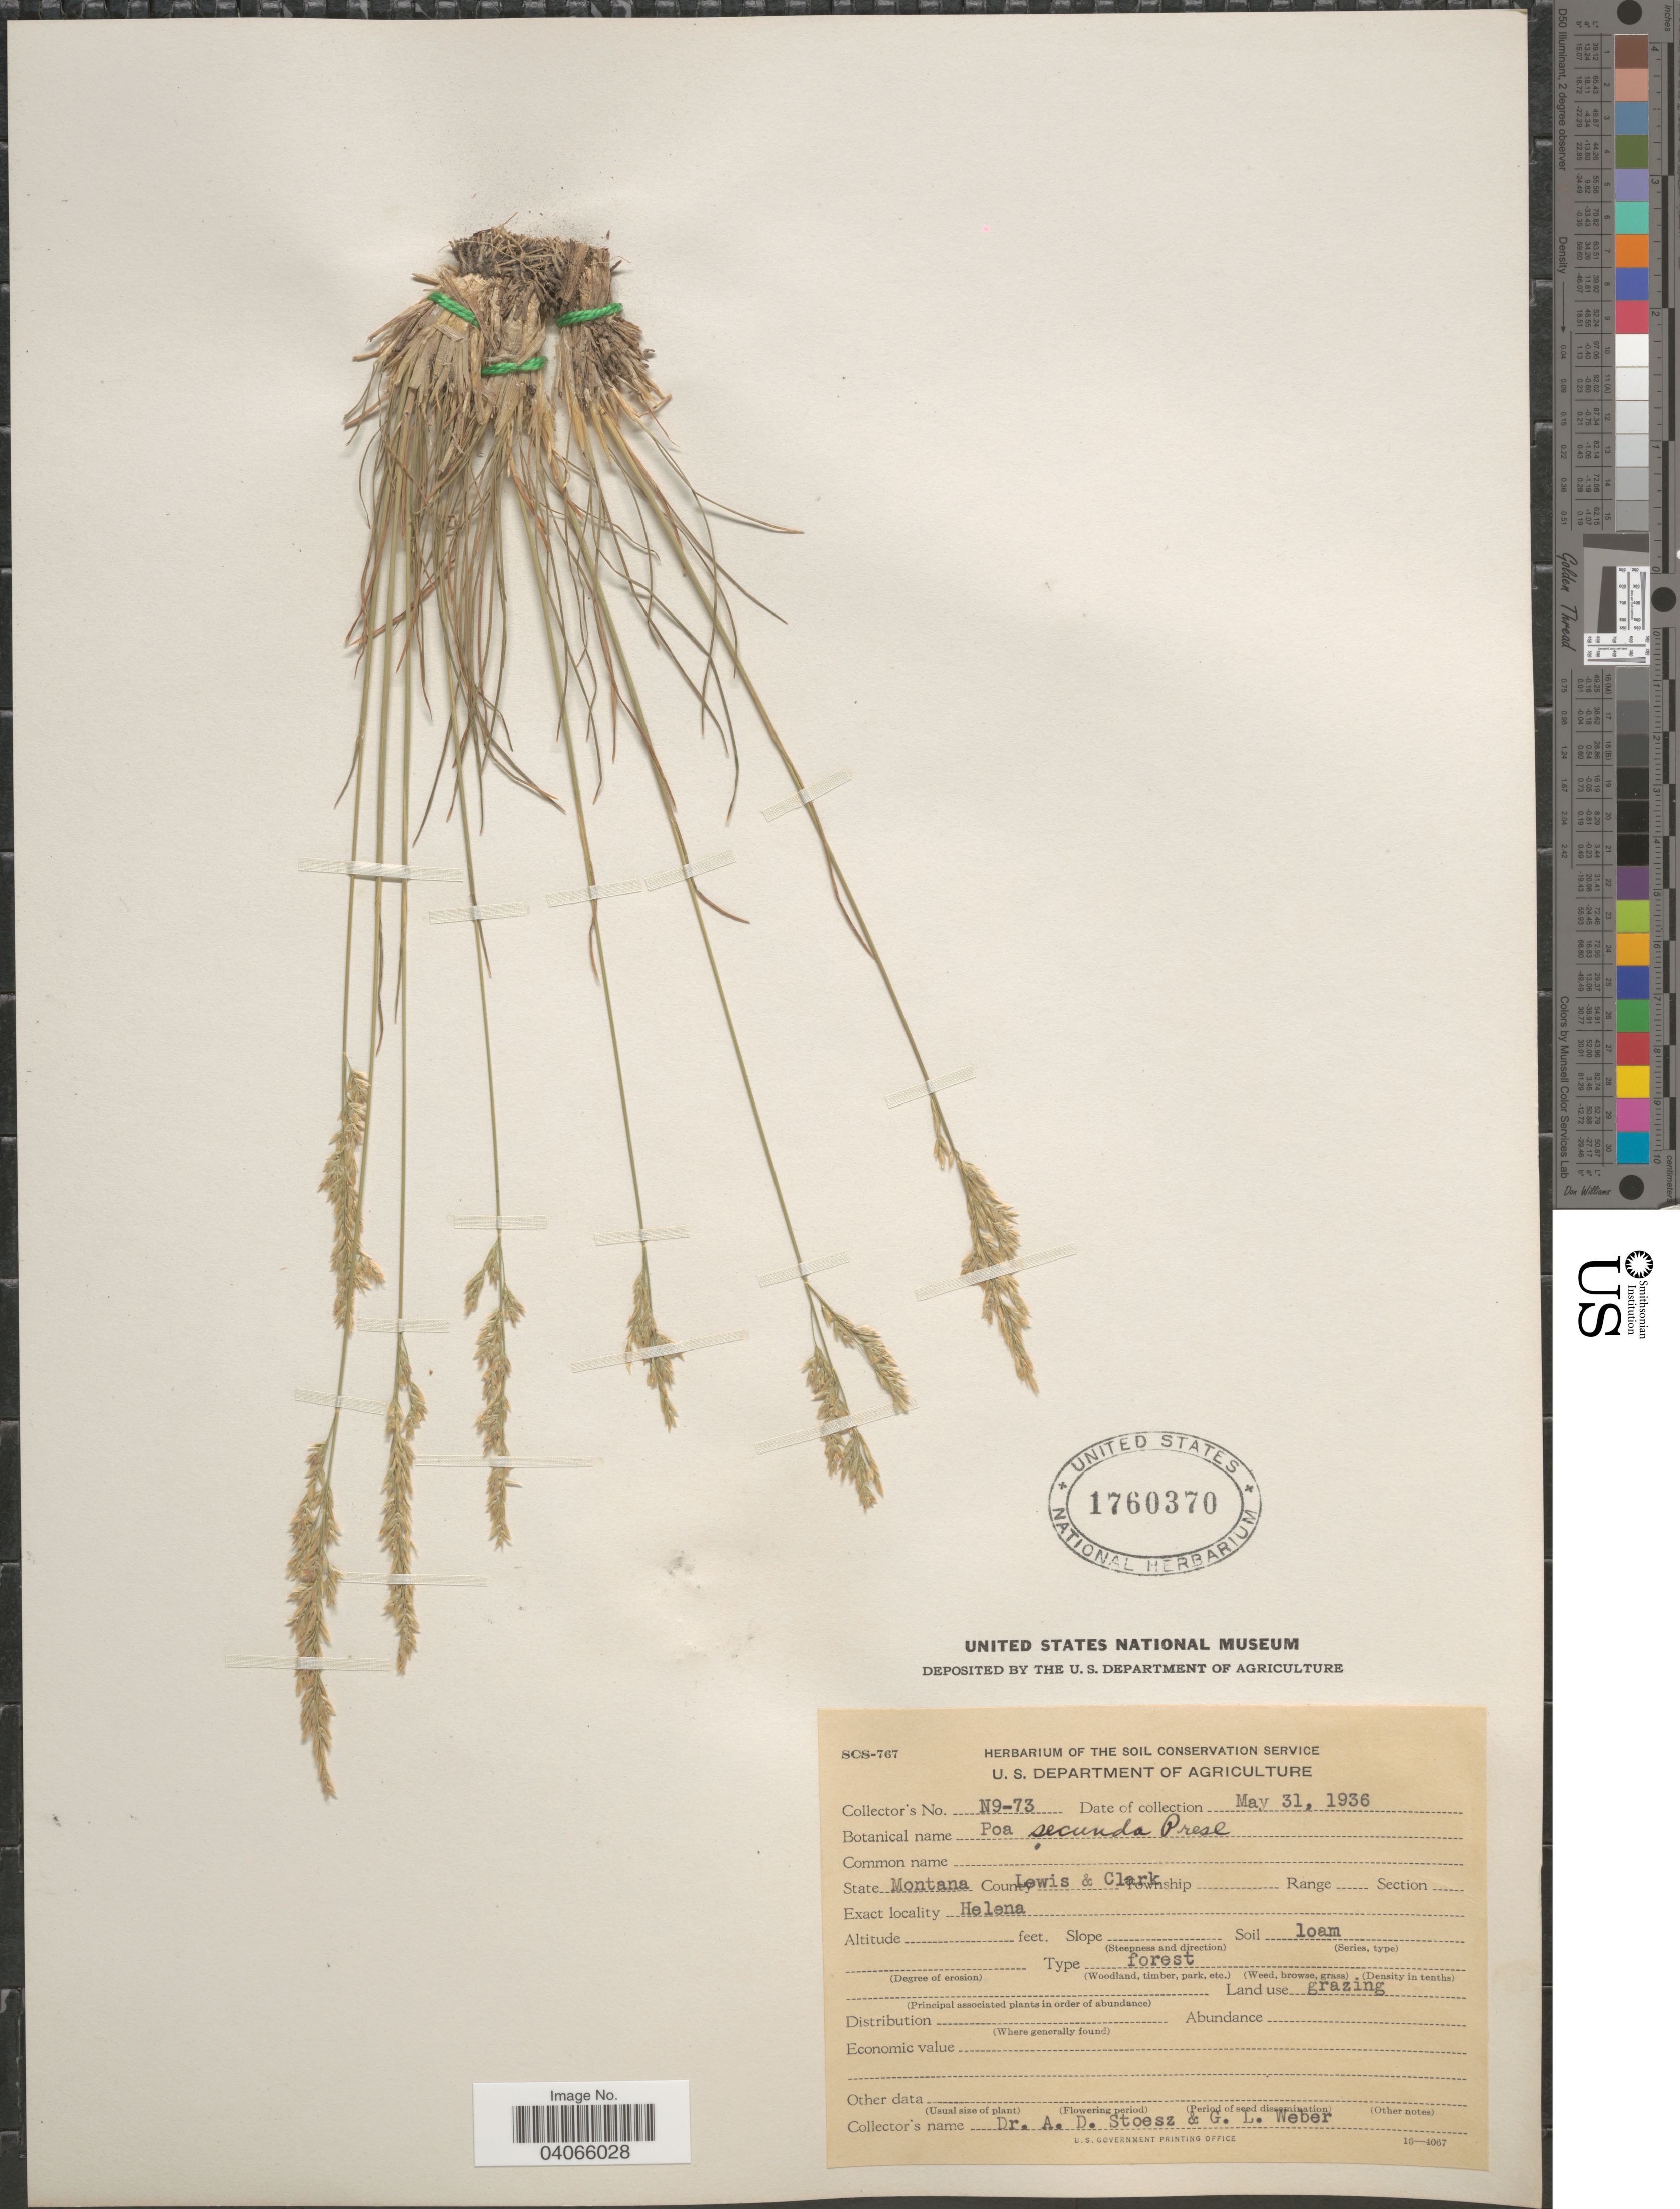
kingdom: Plantae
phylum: Tracheophyta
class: Liliopsida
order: Poales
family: Poaceae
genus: Poa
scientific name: Poa secunda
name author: J. Presl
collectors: A. Stoesz & G. Weber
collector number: N9-73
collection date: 1936-05-31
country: United States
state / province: Montana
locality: County Lewis & Clark. Helena.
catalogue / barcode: US 1760370